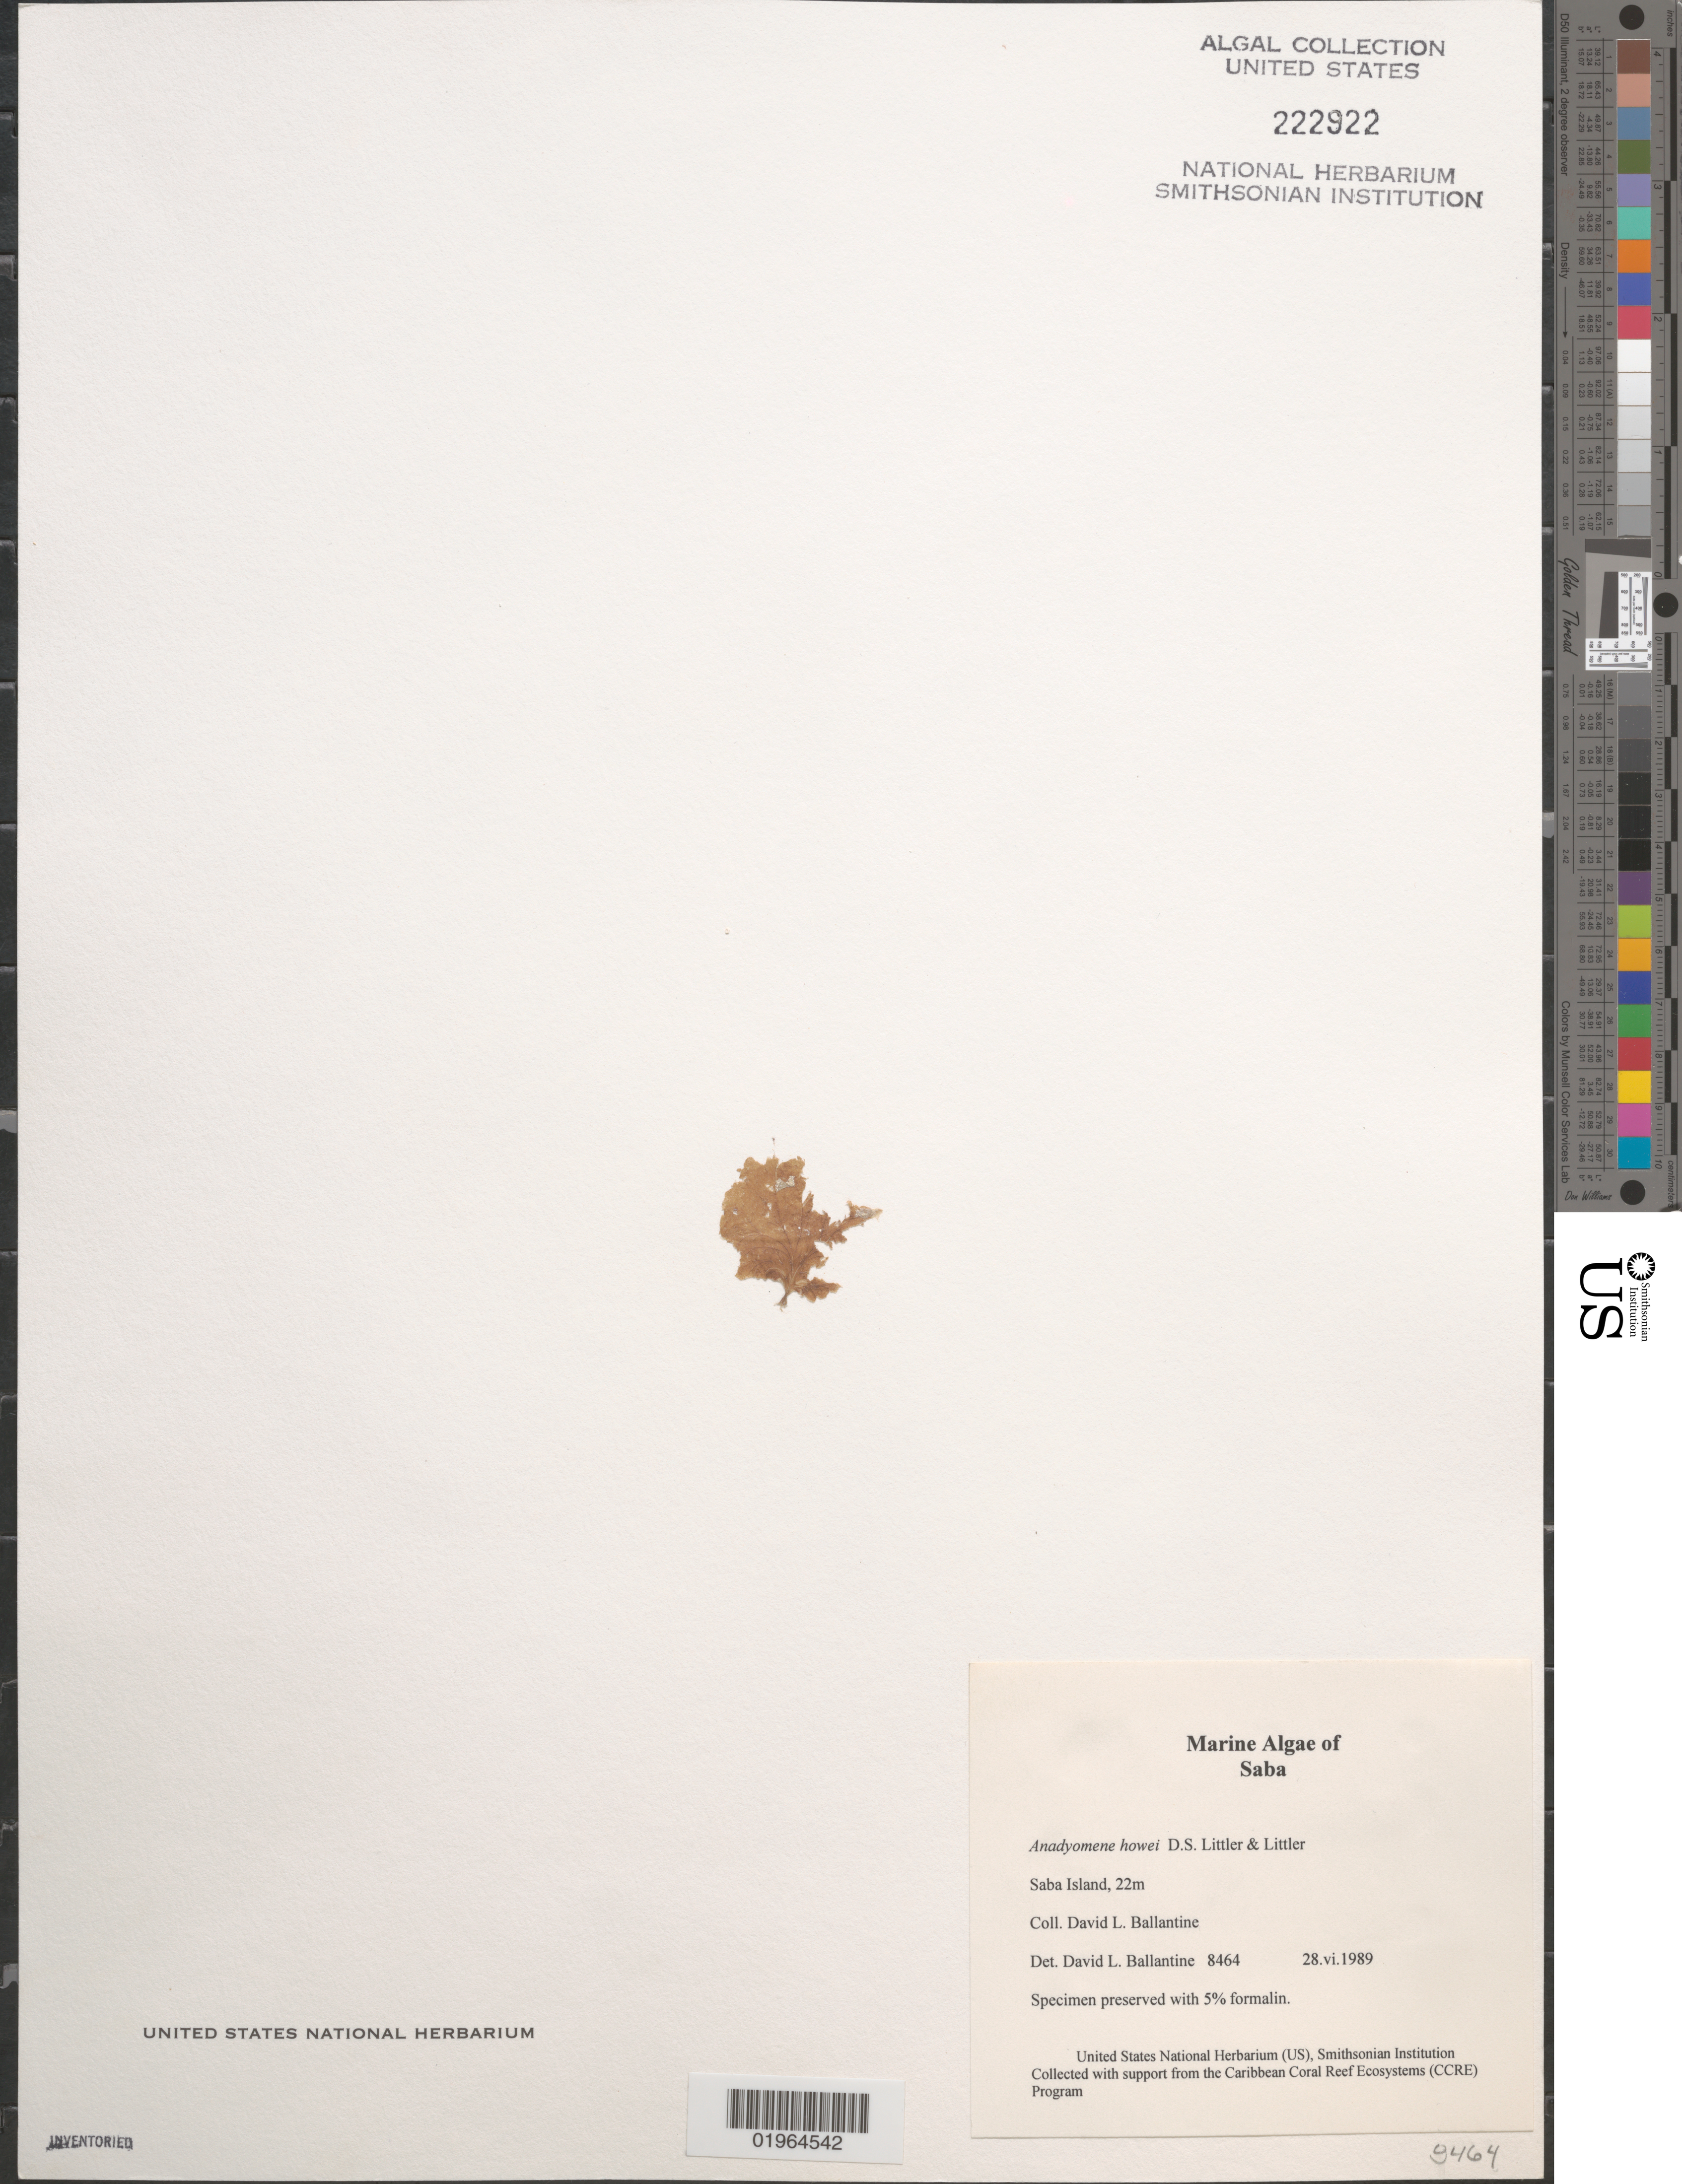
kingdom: Plantae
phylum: Chlorophyta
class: Ulvophyceae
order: Cladophorales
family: Anadyomenaceae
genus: Anadyomene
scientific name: Anadyomene howei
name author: D.S. Littler & Littler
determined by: Ballantine, D. L.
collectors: D.L. Ballantine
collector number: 8464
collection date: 1989-06-28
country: Netherlands Antilles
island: Saba Island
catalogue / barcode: US 222922